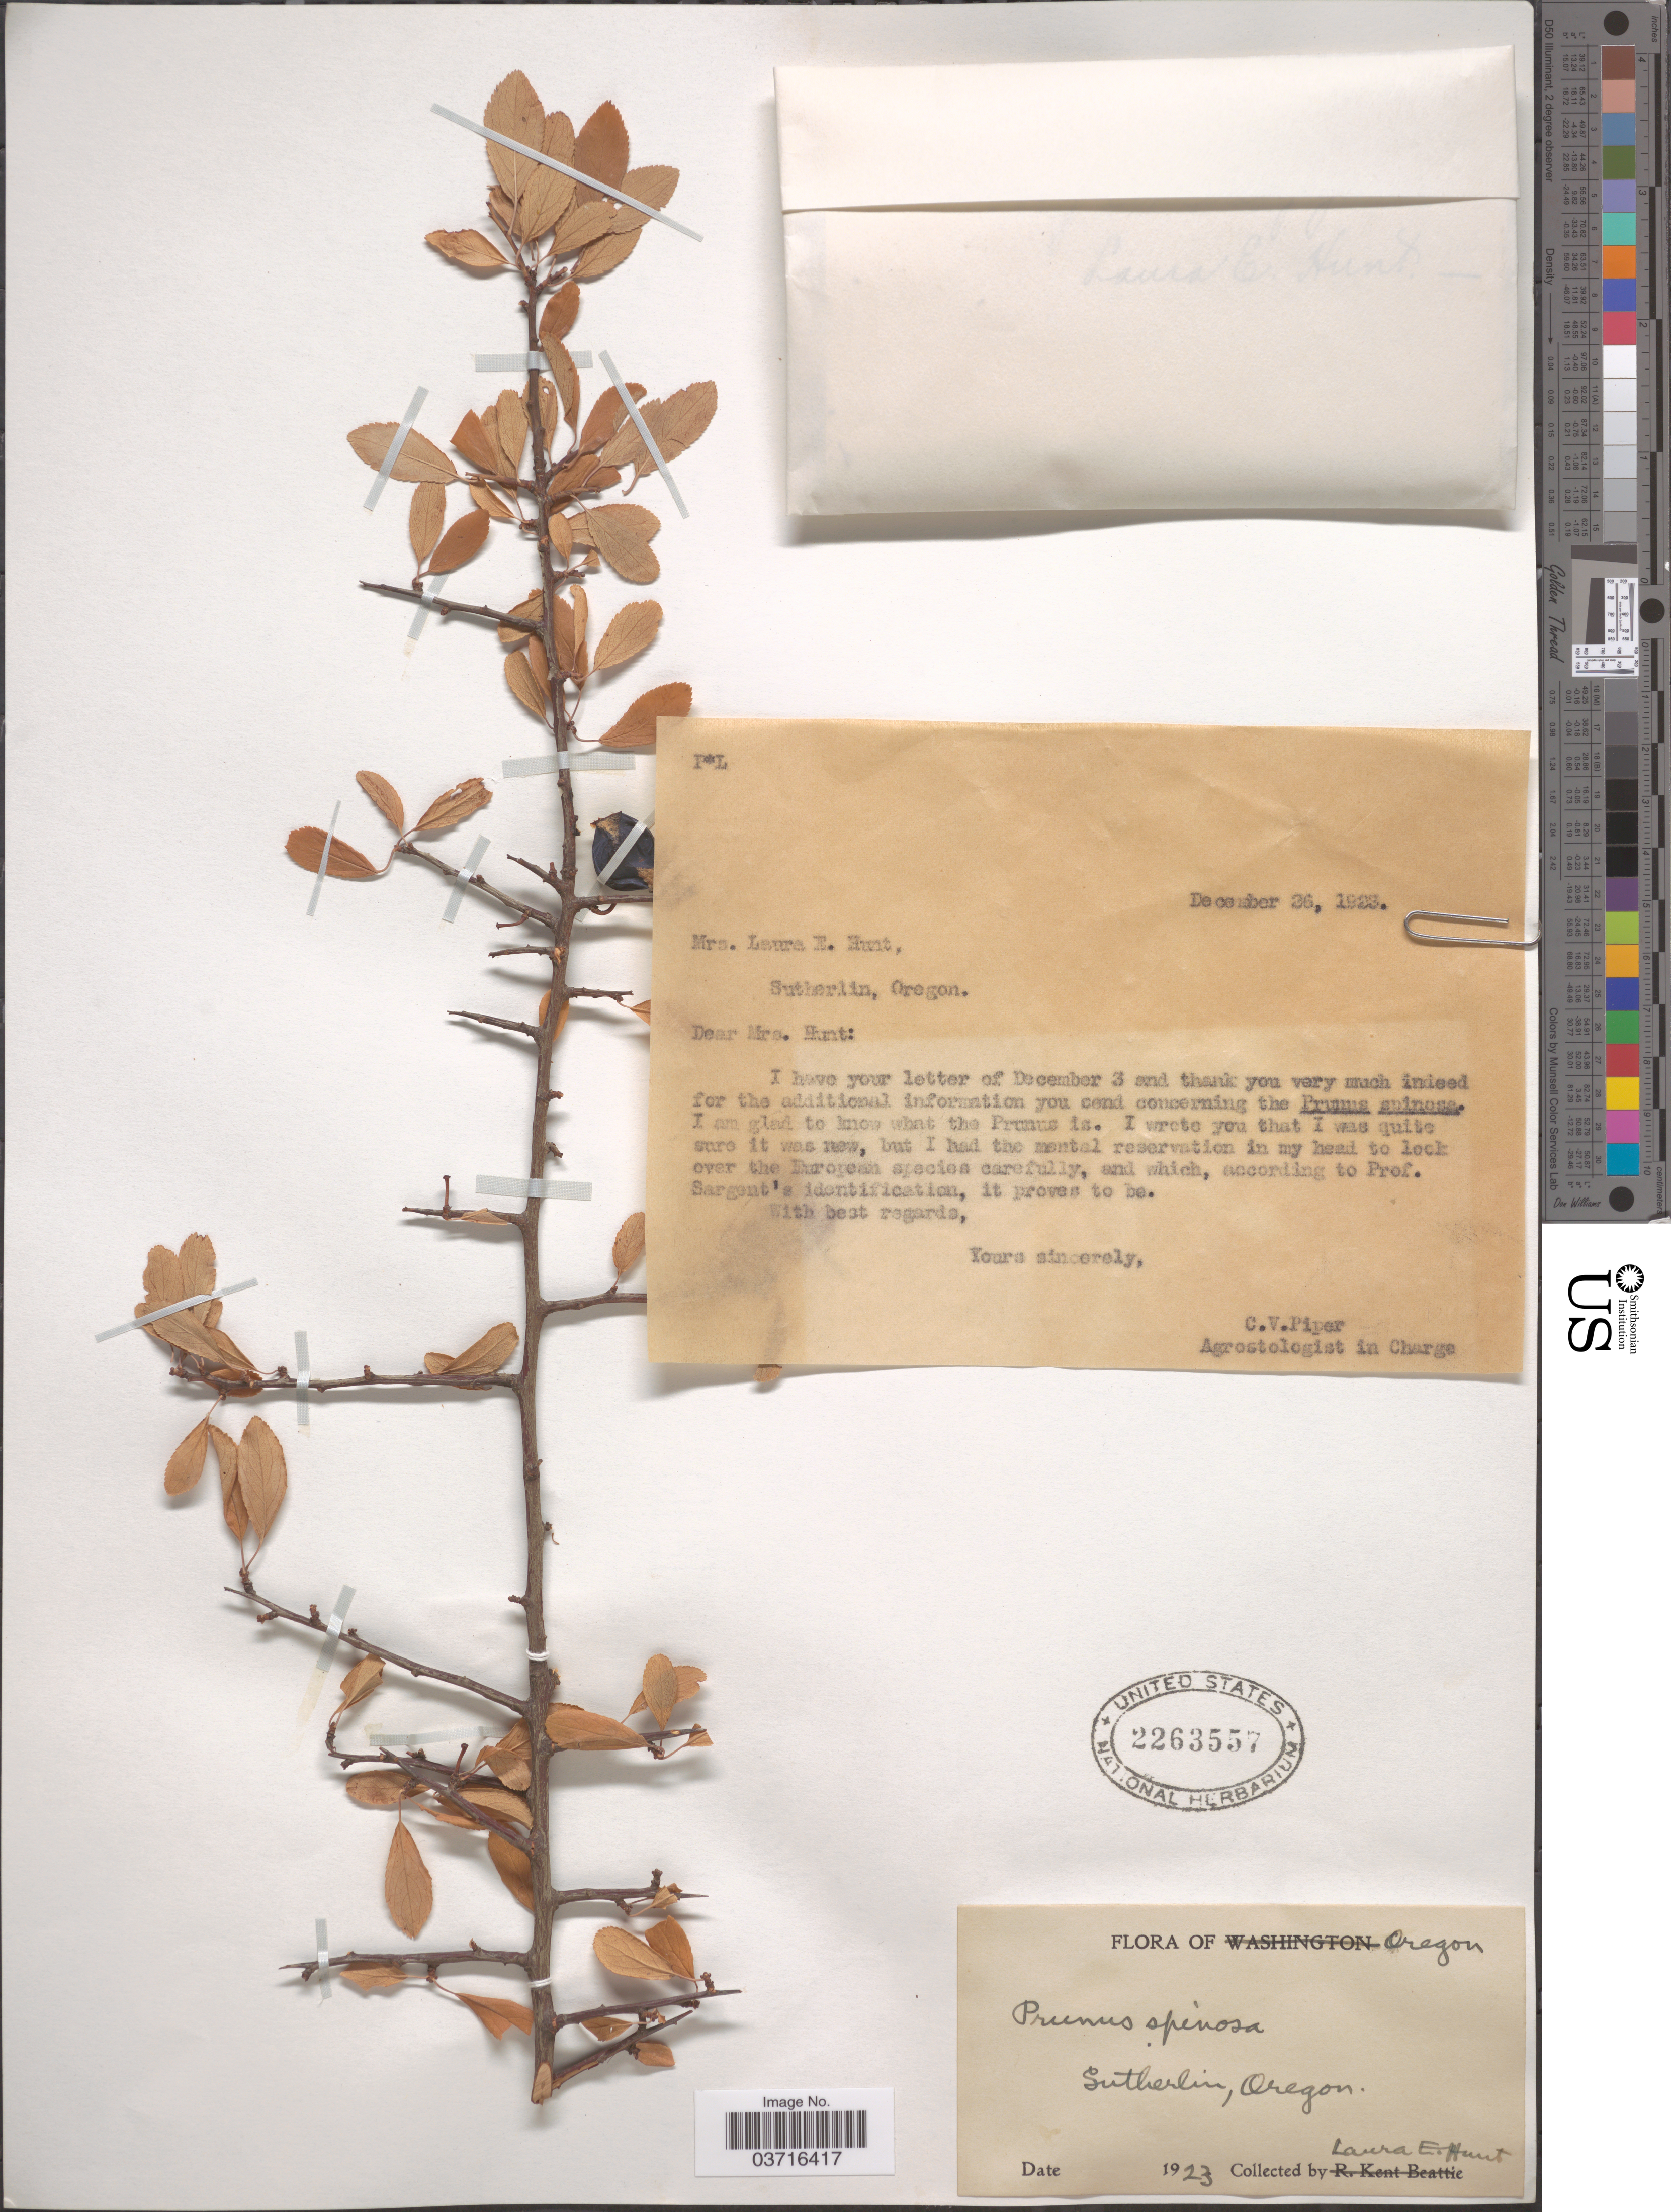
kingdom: Plantae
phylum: Tracheophyta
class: Magnoliopsida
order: Rosales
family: Rosaceae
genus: Prunus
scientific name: Prunus spinosa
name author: L.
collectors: L. Hunt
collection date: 1923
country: United States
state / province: Oregon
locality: Sutherlin.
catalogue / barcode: US 2263557